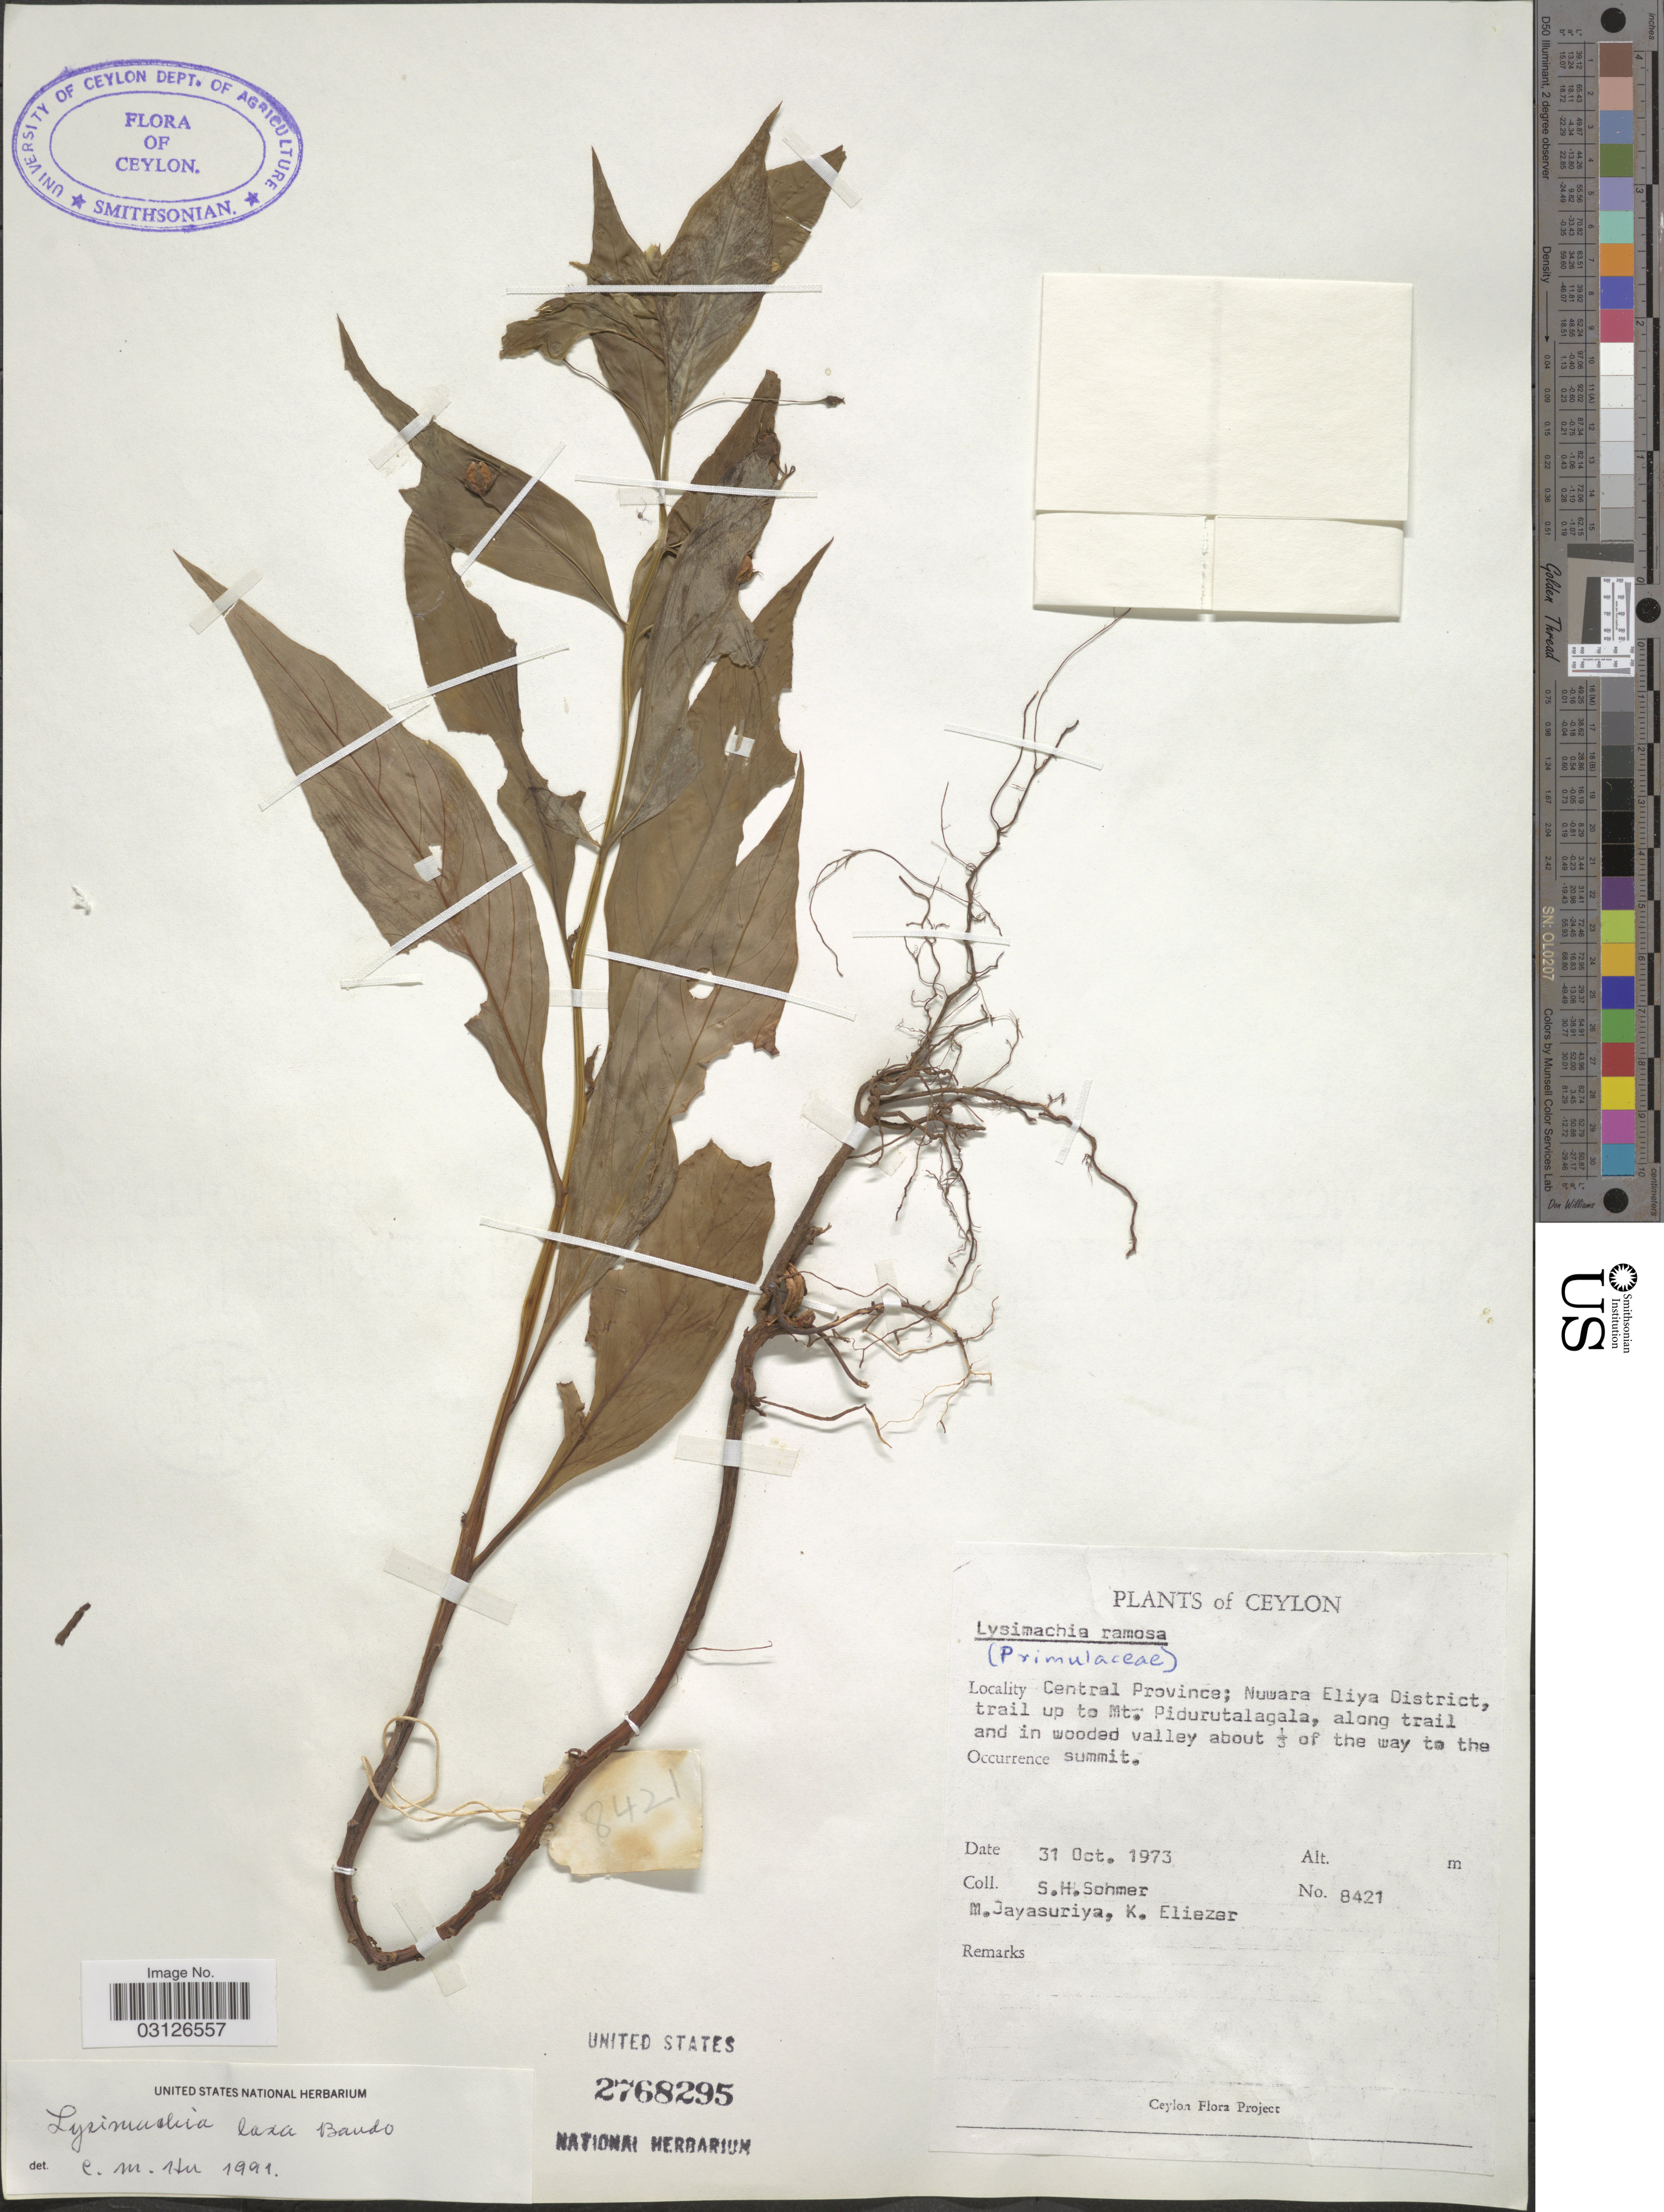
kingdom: Plantae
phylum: Tracheophyta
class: Magnoliopsida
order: Ericales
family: Primulaceae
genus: Lysimachia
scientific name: Lysimachia laxa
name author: Baudo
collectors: S. H. Sohmer, M. Jayasuriya & K. Eliezer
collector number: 8421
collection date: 1973-10-31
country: Sri Lanka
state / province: Central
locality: Ceylon. Central Province; Nuwara Eliya District, trail up to Mt. Pidurutalagala, along trail and in wooded valley about 1/3 of the way to the summit.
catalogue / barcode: US 2768295